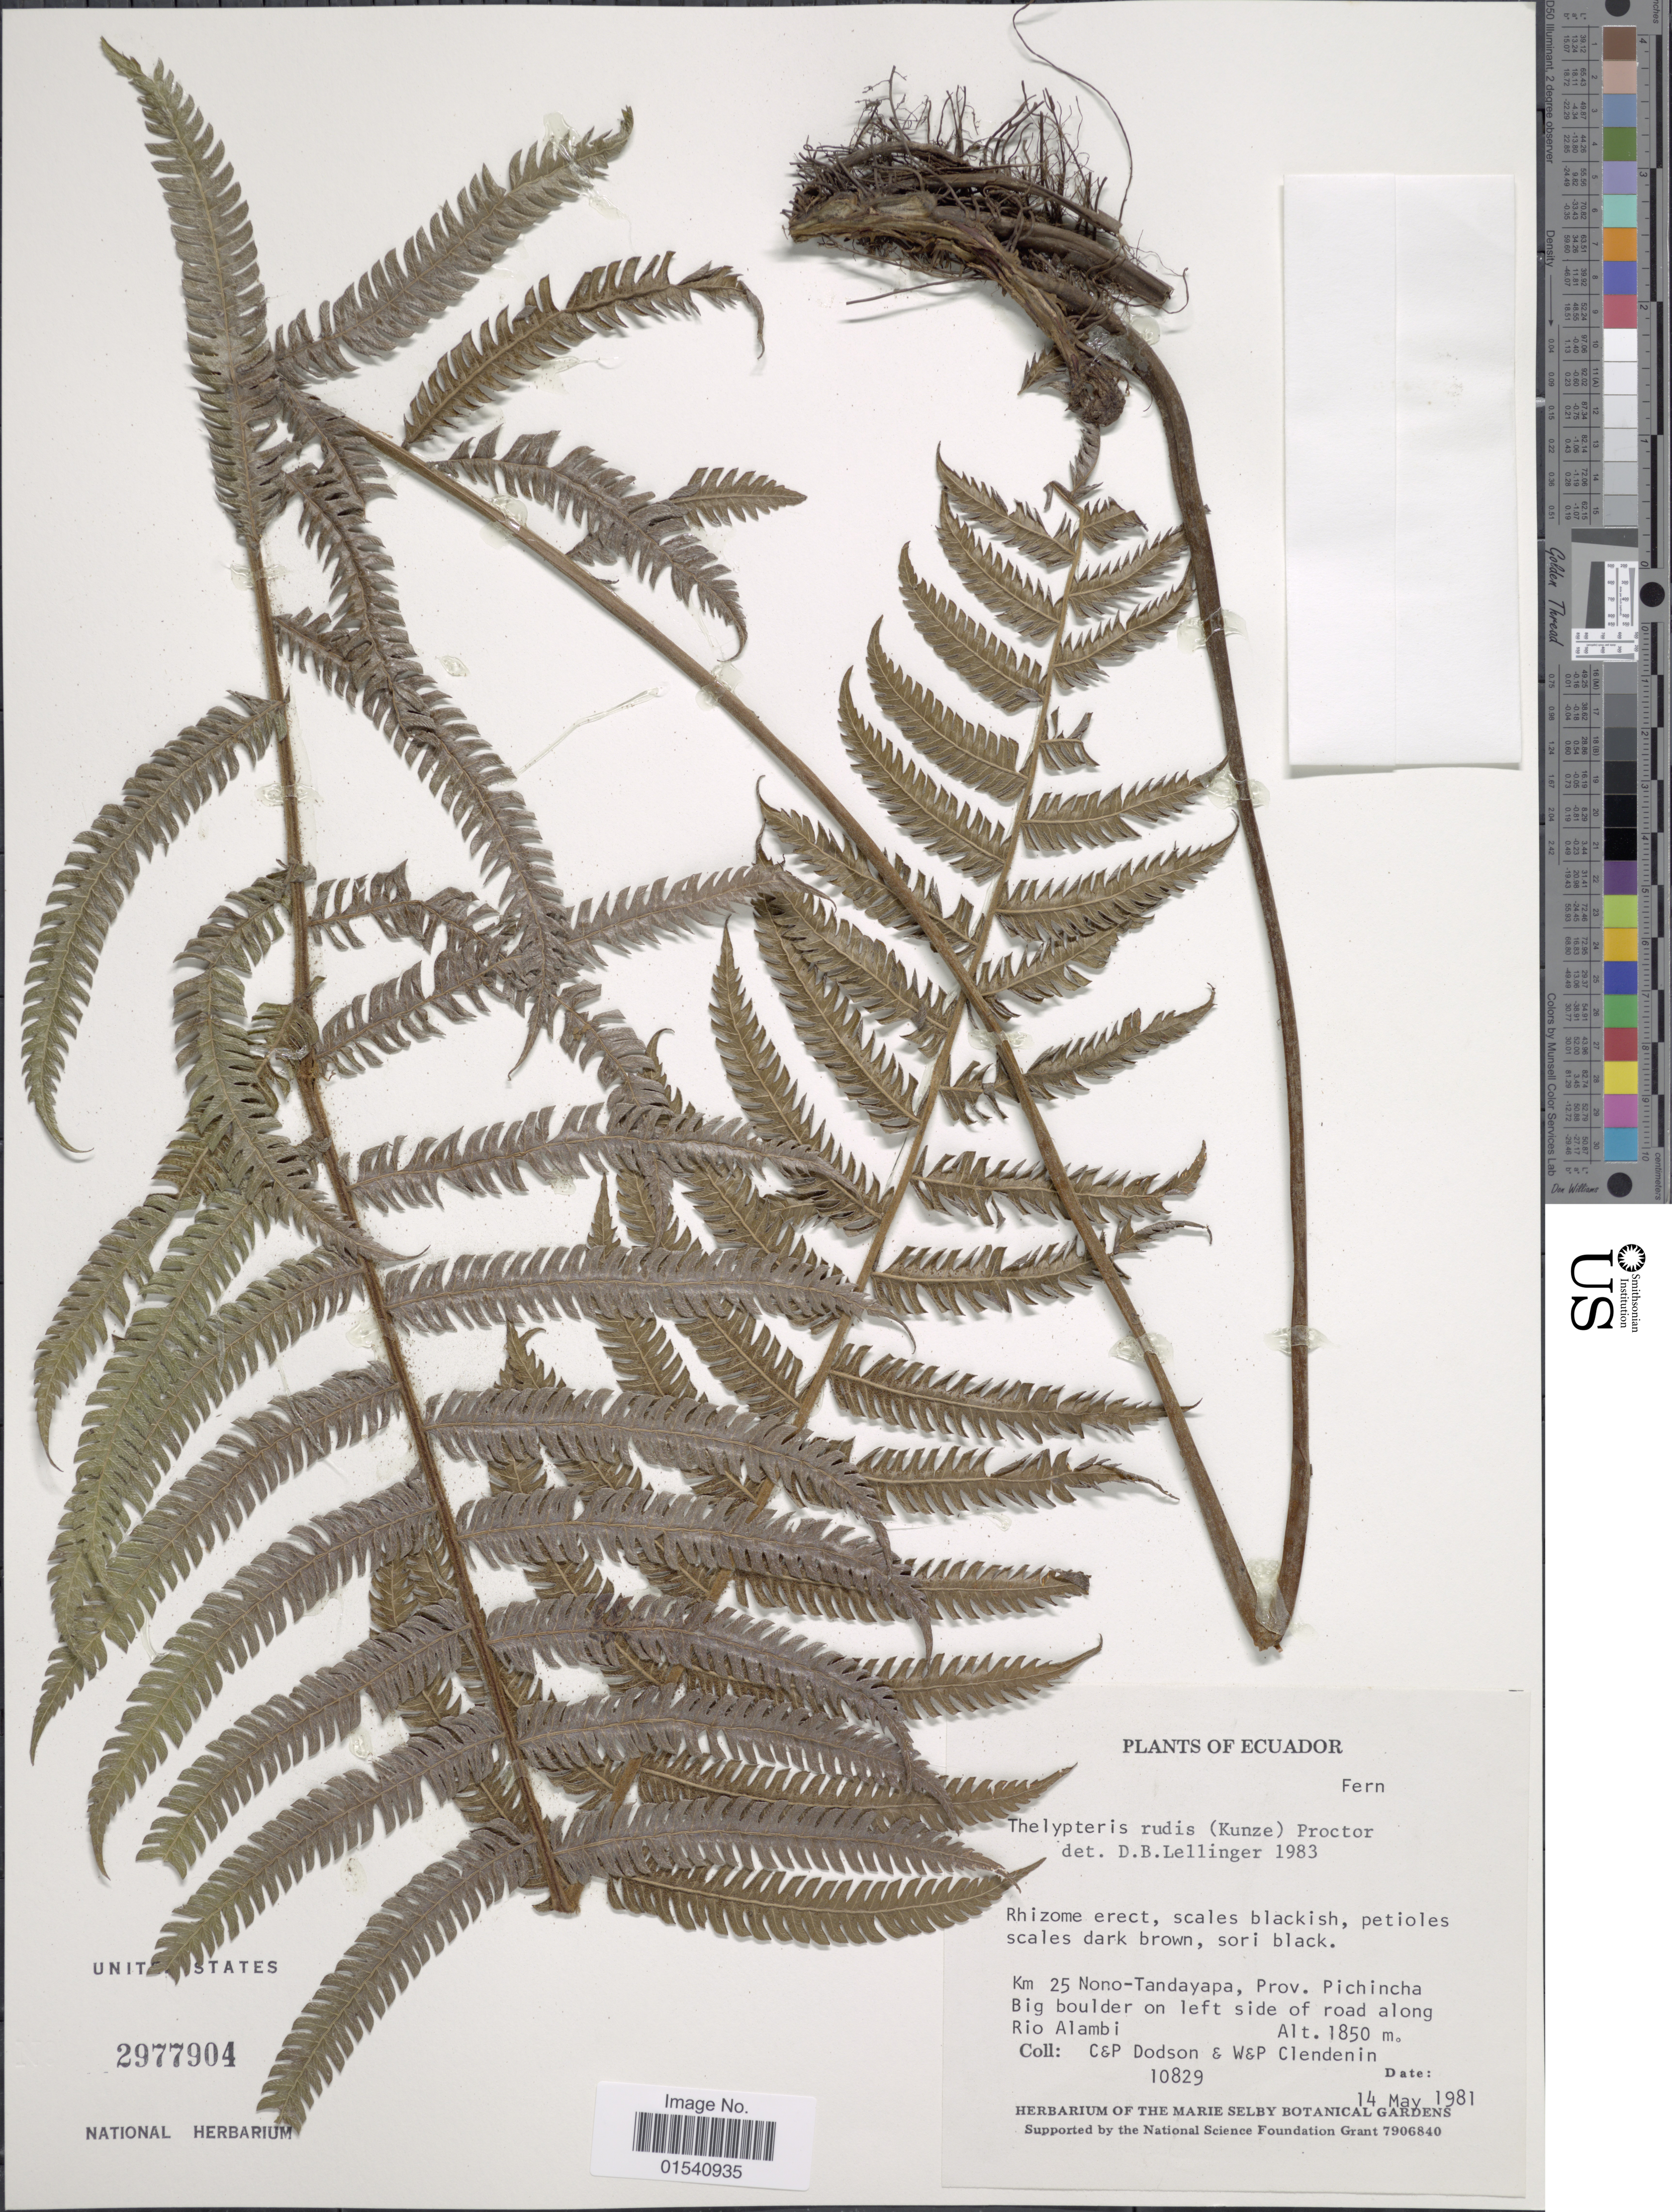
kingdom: Plantae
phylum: Tracheophyta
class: Polypodiopsida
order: Polypodiales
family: Thelypteridaceae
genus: Amauropelta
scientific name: Amauropelta rudis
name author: (Kunze) Pic. Serm.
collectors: C. Dodson, P. M. Dodson, W. Clendenin & P. Clendenin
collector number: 10829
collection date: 1981-05-14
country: Ecuador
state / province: Pichincha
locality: Km 25 Nono-Tandayapa, Big boulder on left side of road along Rio Alambi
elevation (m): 1850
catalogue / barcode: US 2977904